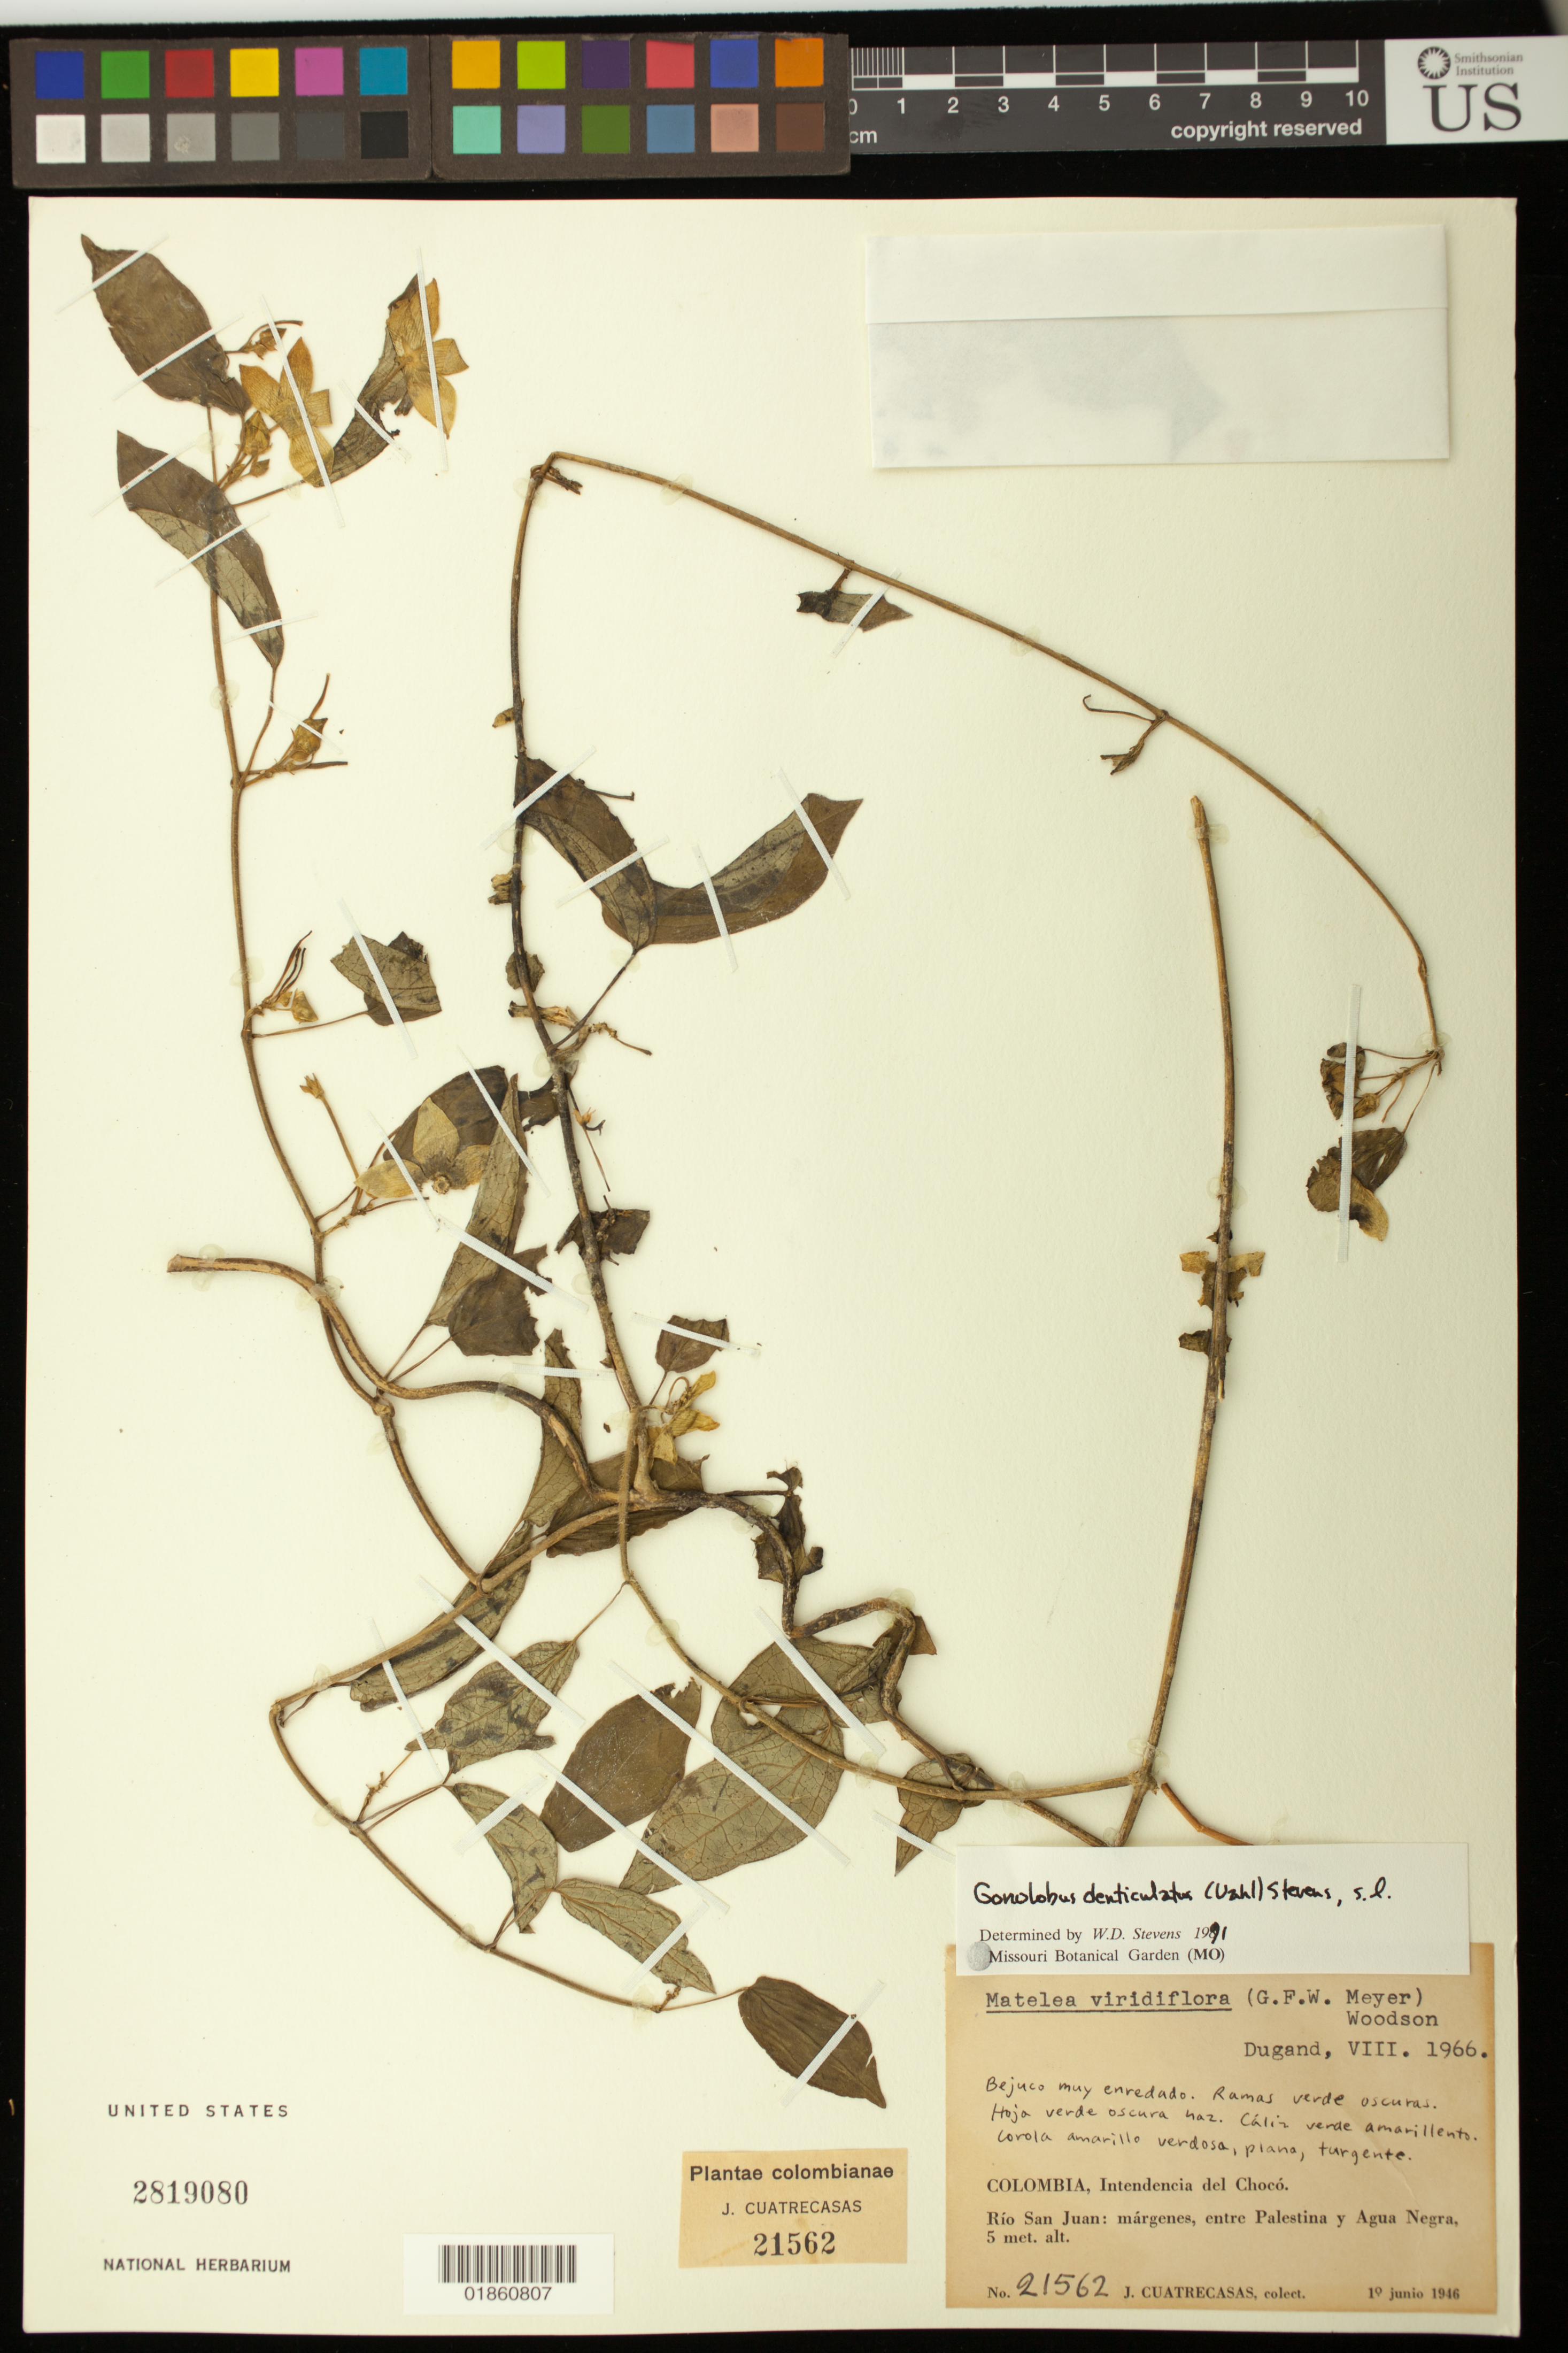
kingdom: Plantae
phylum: Tracheophyta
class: Magnoliopsida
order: Gentianales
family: Apocynaceae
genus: Gonolobus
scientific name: Gonolobus denticulatus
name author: (Vahl) W.D. Stevens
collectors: J. Cuatrecasas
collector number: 21562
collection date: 1946-06-19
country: Colombia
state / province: Chocó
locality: Rio San Juan: margenes, entre Palestina y Agua Negra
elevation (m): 5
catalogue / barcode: US 2819080